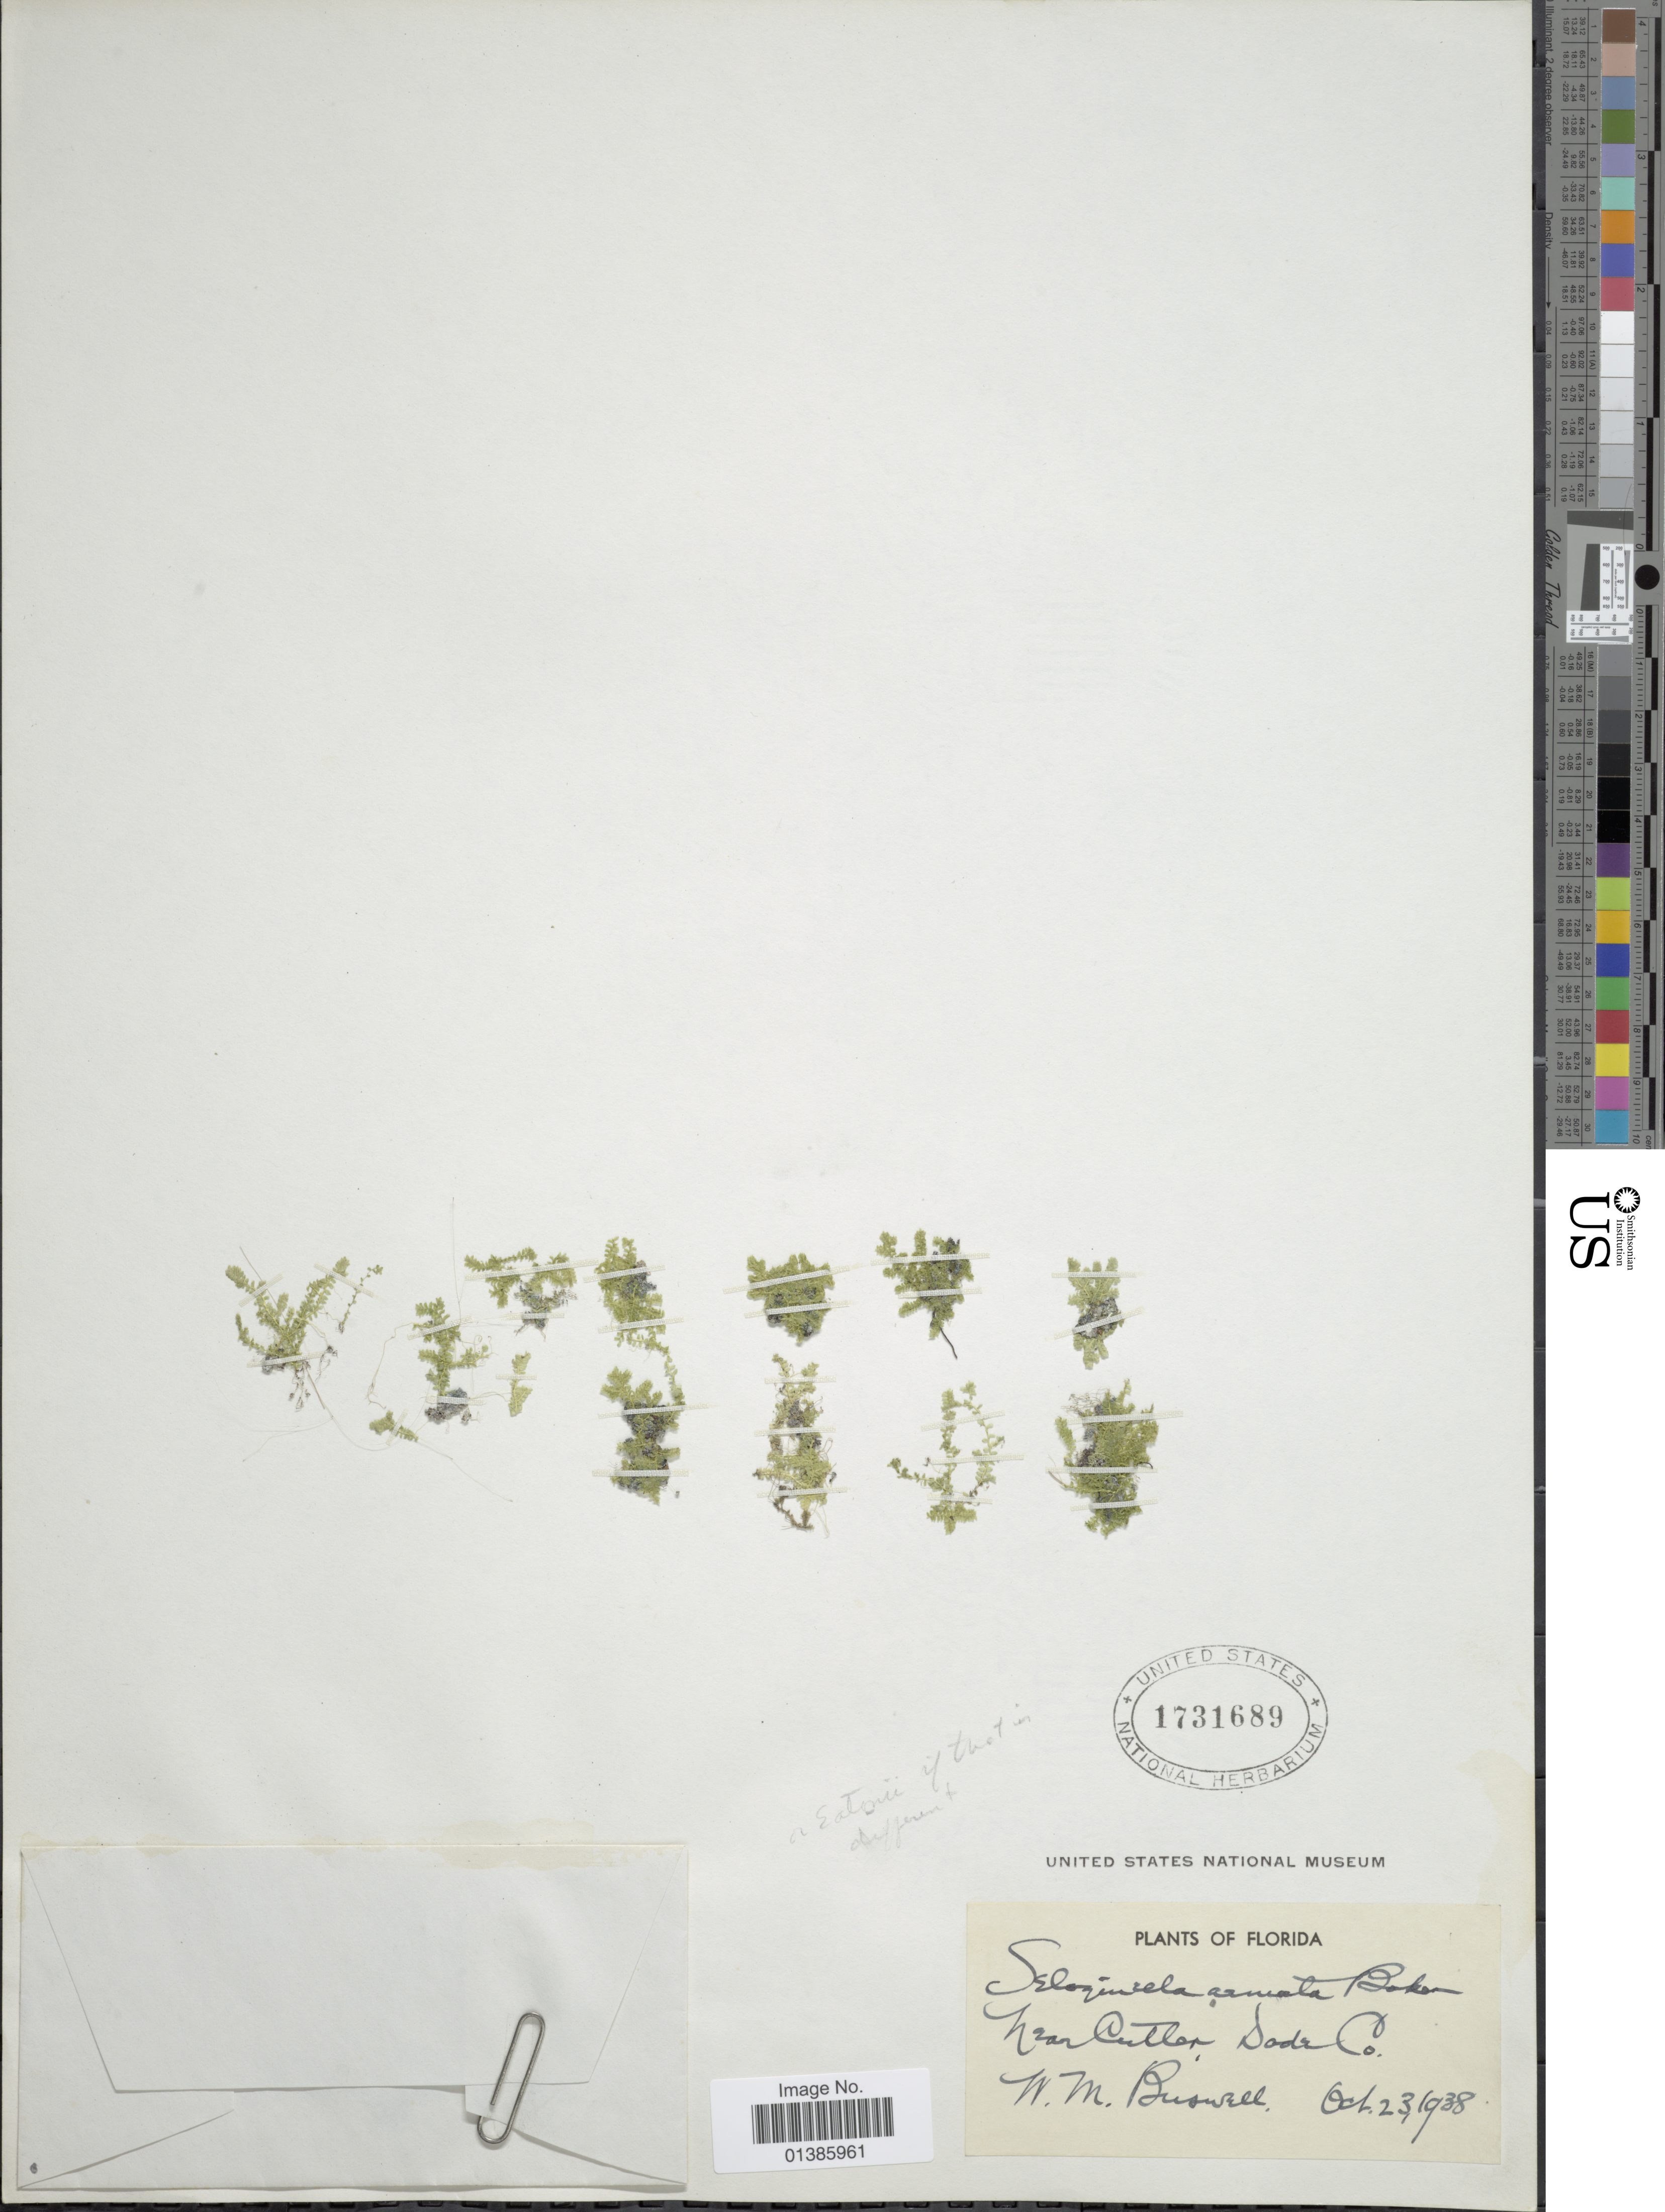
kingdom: Plantae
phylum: Tracheophyta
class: Lycopodiopsida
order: Selaginellales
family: Selaginellaceae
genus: Selaginella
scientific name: Selaginella eatonii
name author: Hieron. ex Small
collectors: W. Buswell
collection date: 1938-10-23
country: United States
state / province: Florida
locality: Near Cutler, Dode Co.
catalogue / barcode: US 1731689